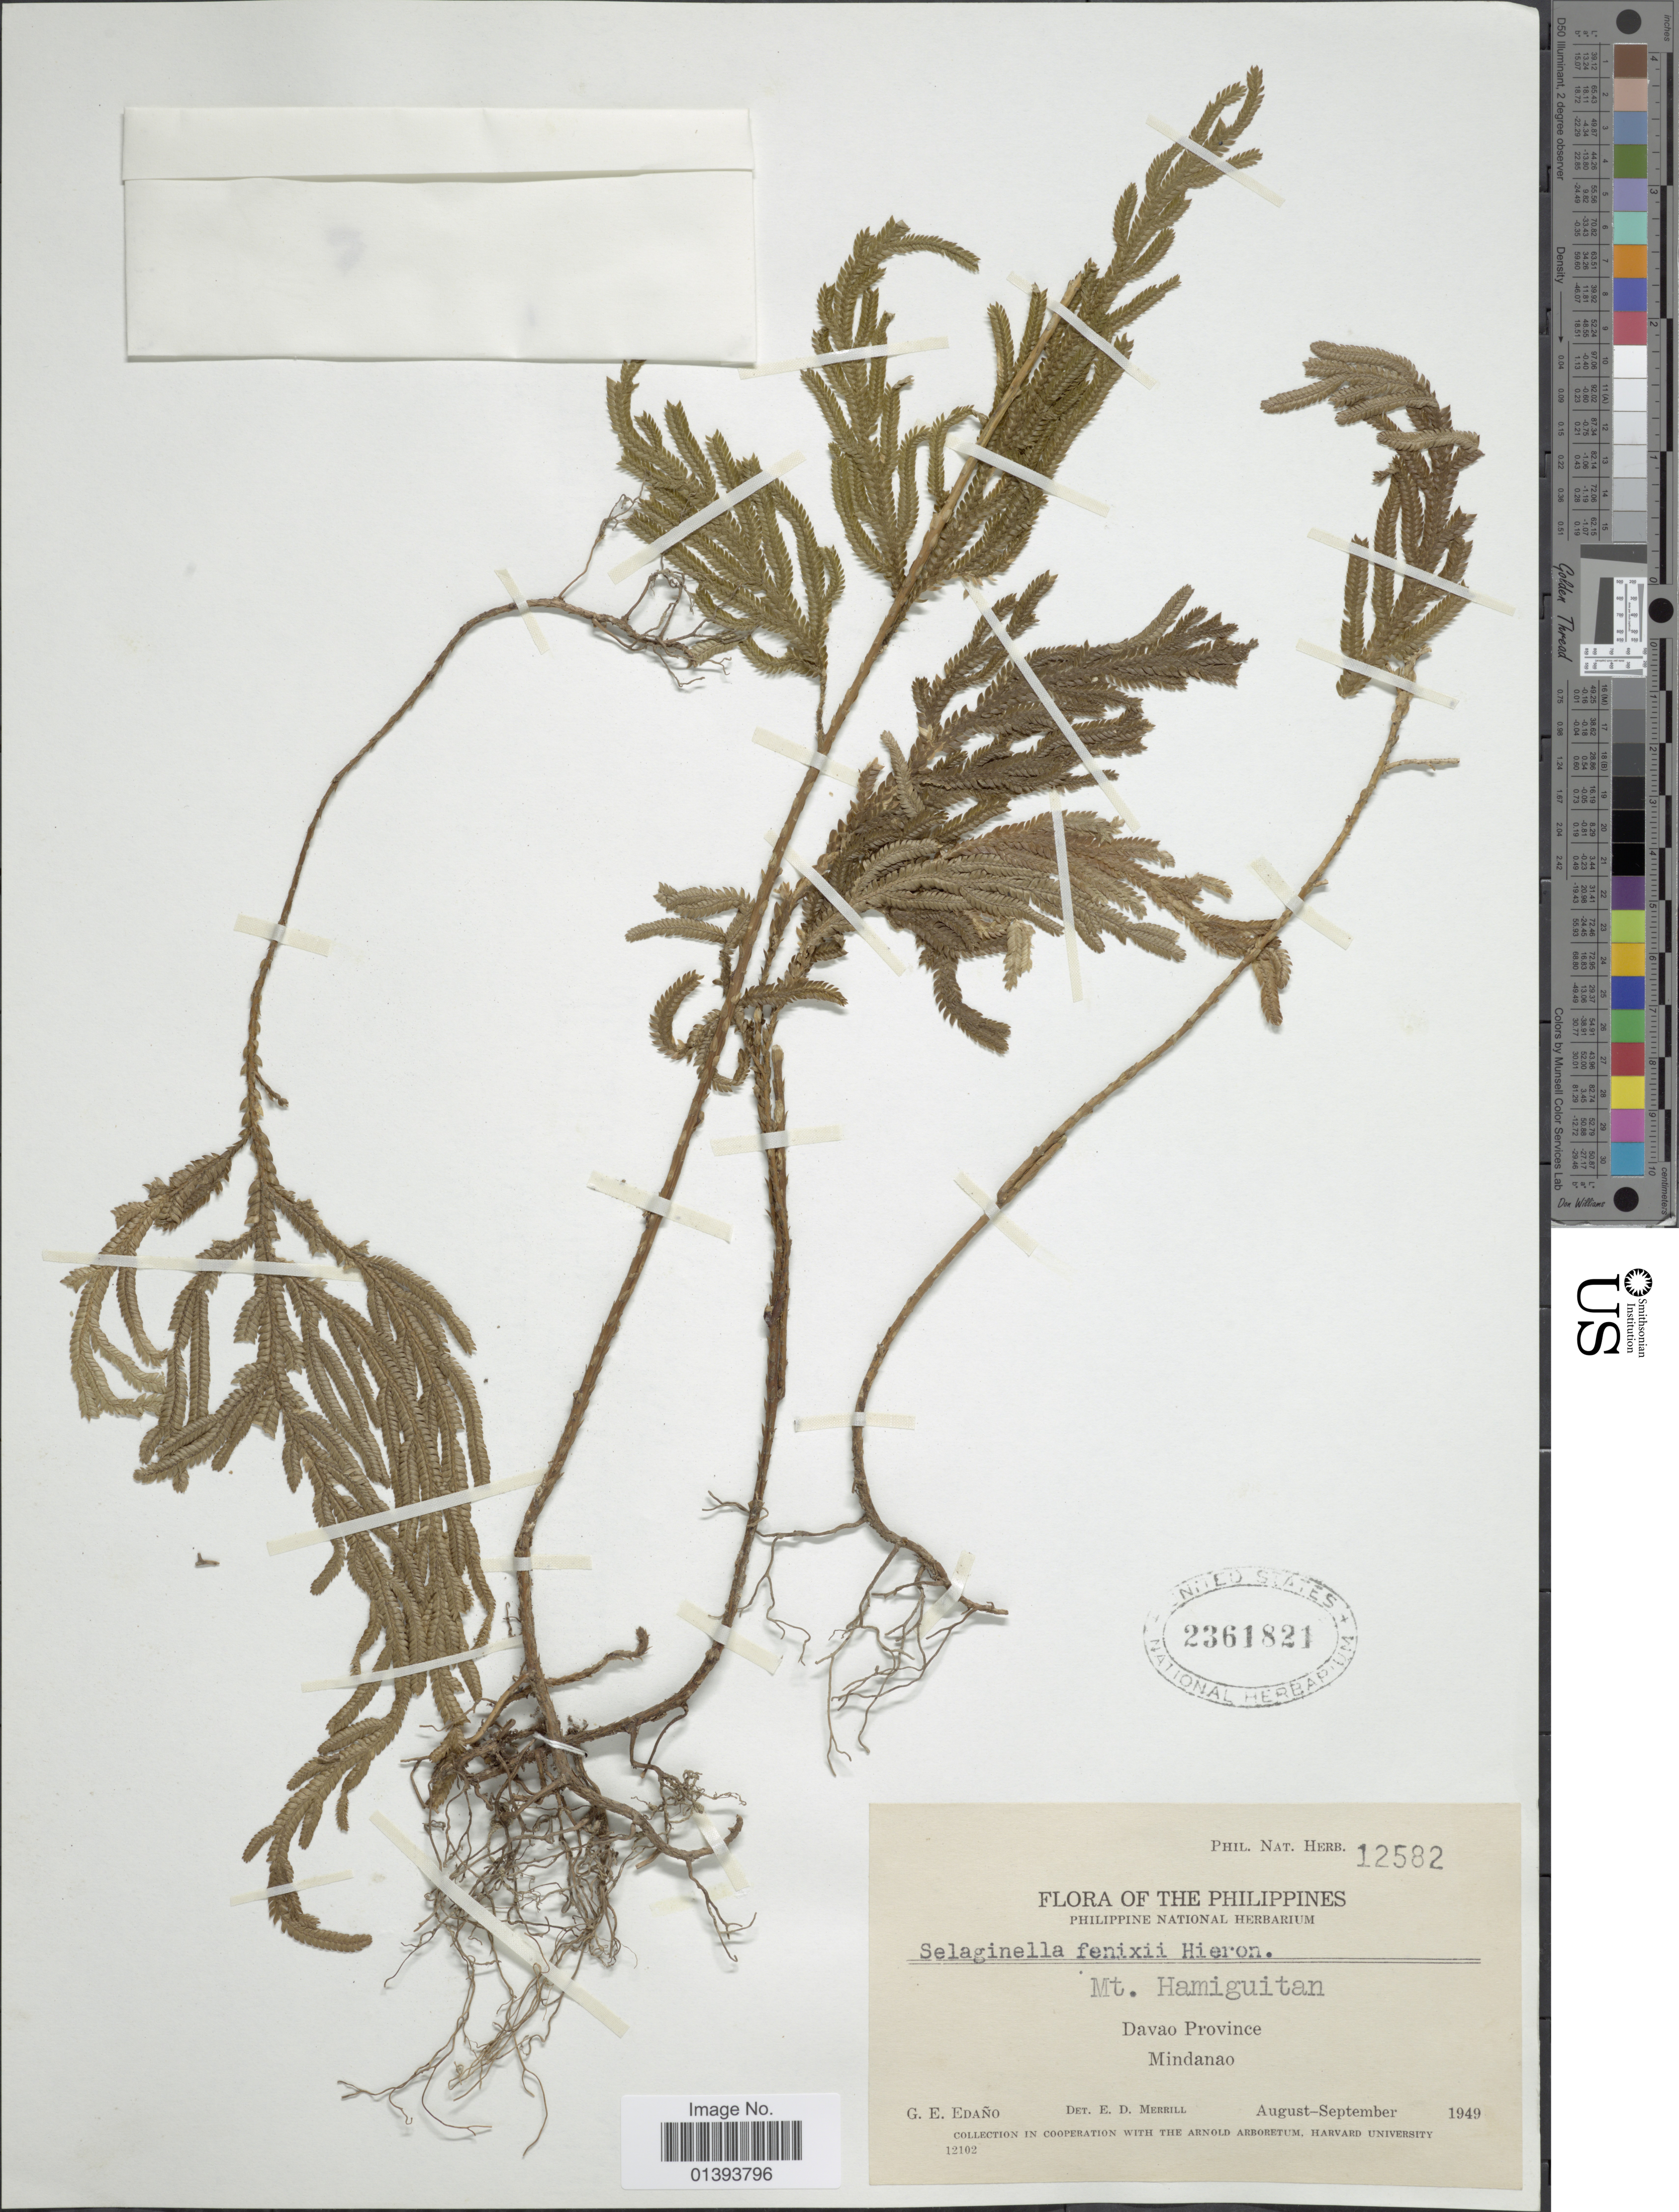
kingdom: Plantae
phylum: Tracheophyta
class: Lycopodiopsida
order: Selaginellales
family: Selaginellaceae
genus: Selaginella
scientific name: Selaginella fenixii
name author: Hieron.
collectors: G. E. Edaño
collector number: Phil. Nat. Herb. 12582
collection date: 1949-08/1949-09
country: Philippines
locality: Mt. Hamiguitan, Davao Province, Mindanao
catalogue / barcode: US 2361821